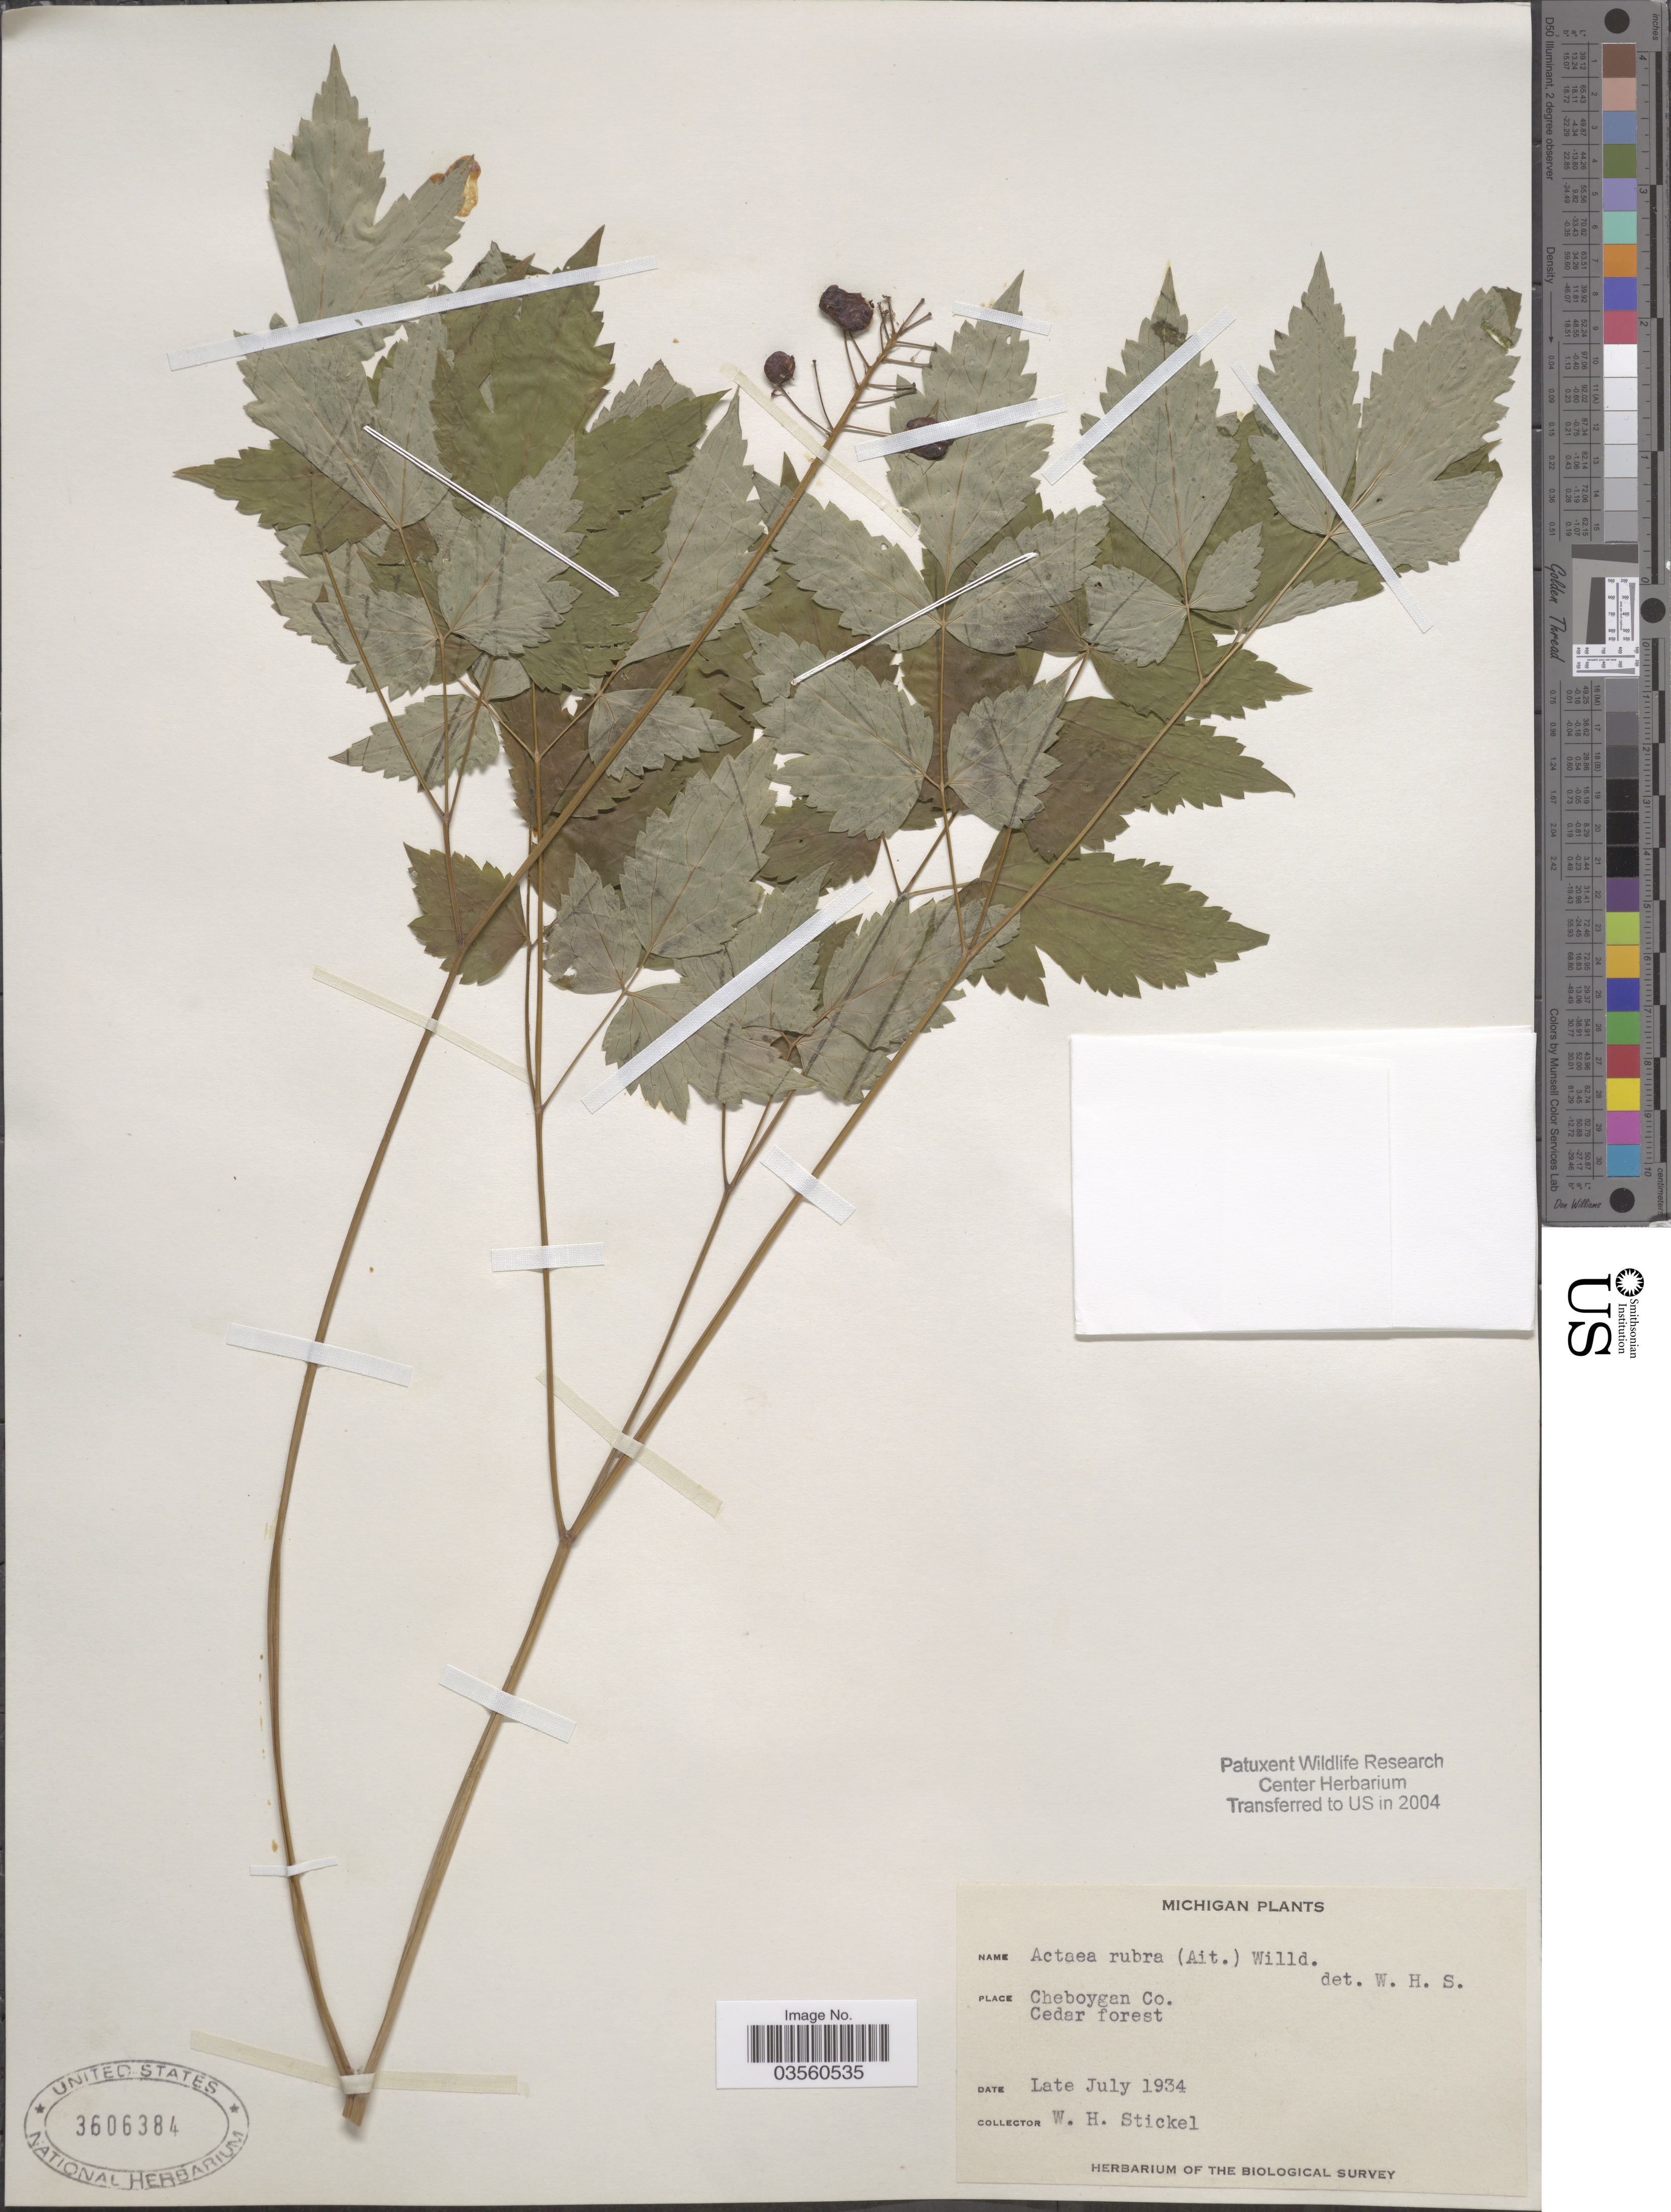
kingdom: Plantae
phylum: Tracheophyta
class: Magnoliopsida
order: Ranunculales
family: Ranunculaceae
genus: Actaea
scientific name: Actaea rubra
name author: (Aiton) Willd.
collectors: W. Stickel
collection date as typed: Late July 1934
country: United States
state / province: Michigan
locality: Cheboygan Co. Cedar forest.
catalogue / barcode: US 3606384